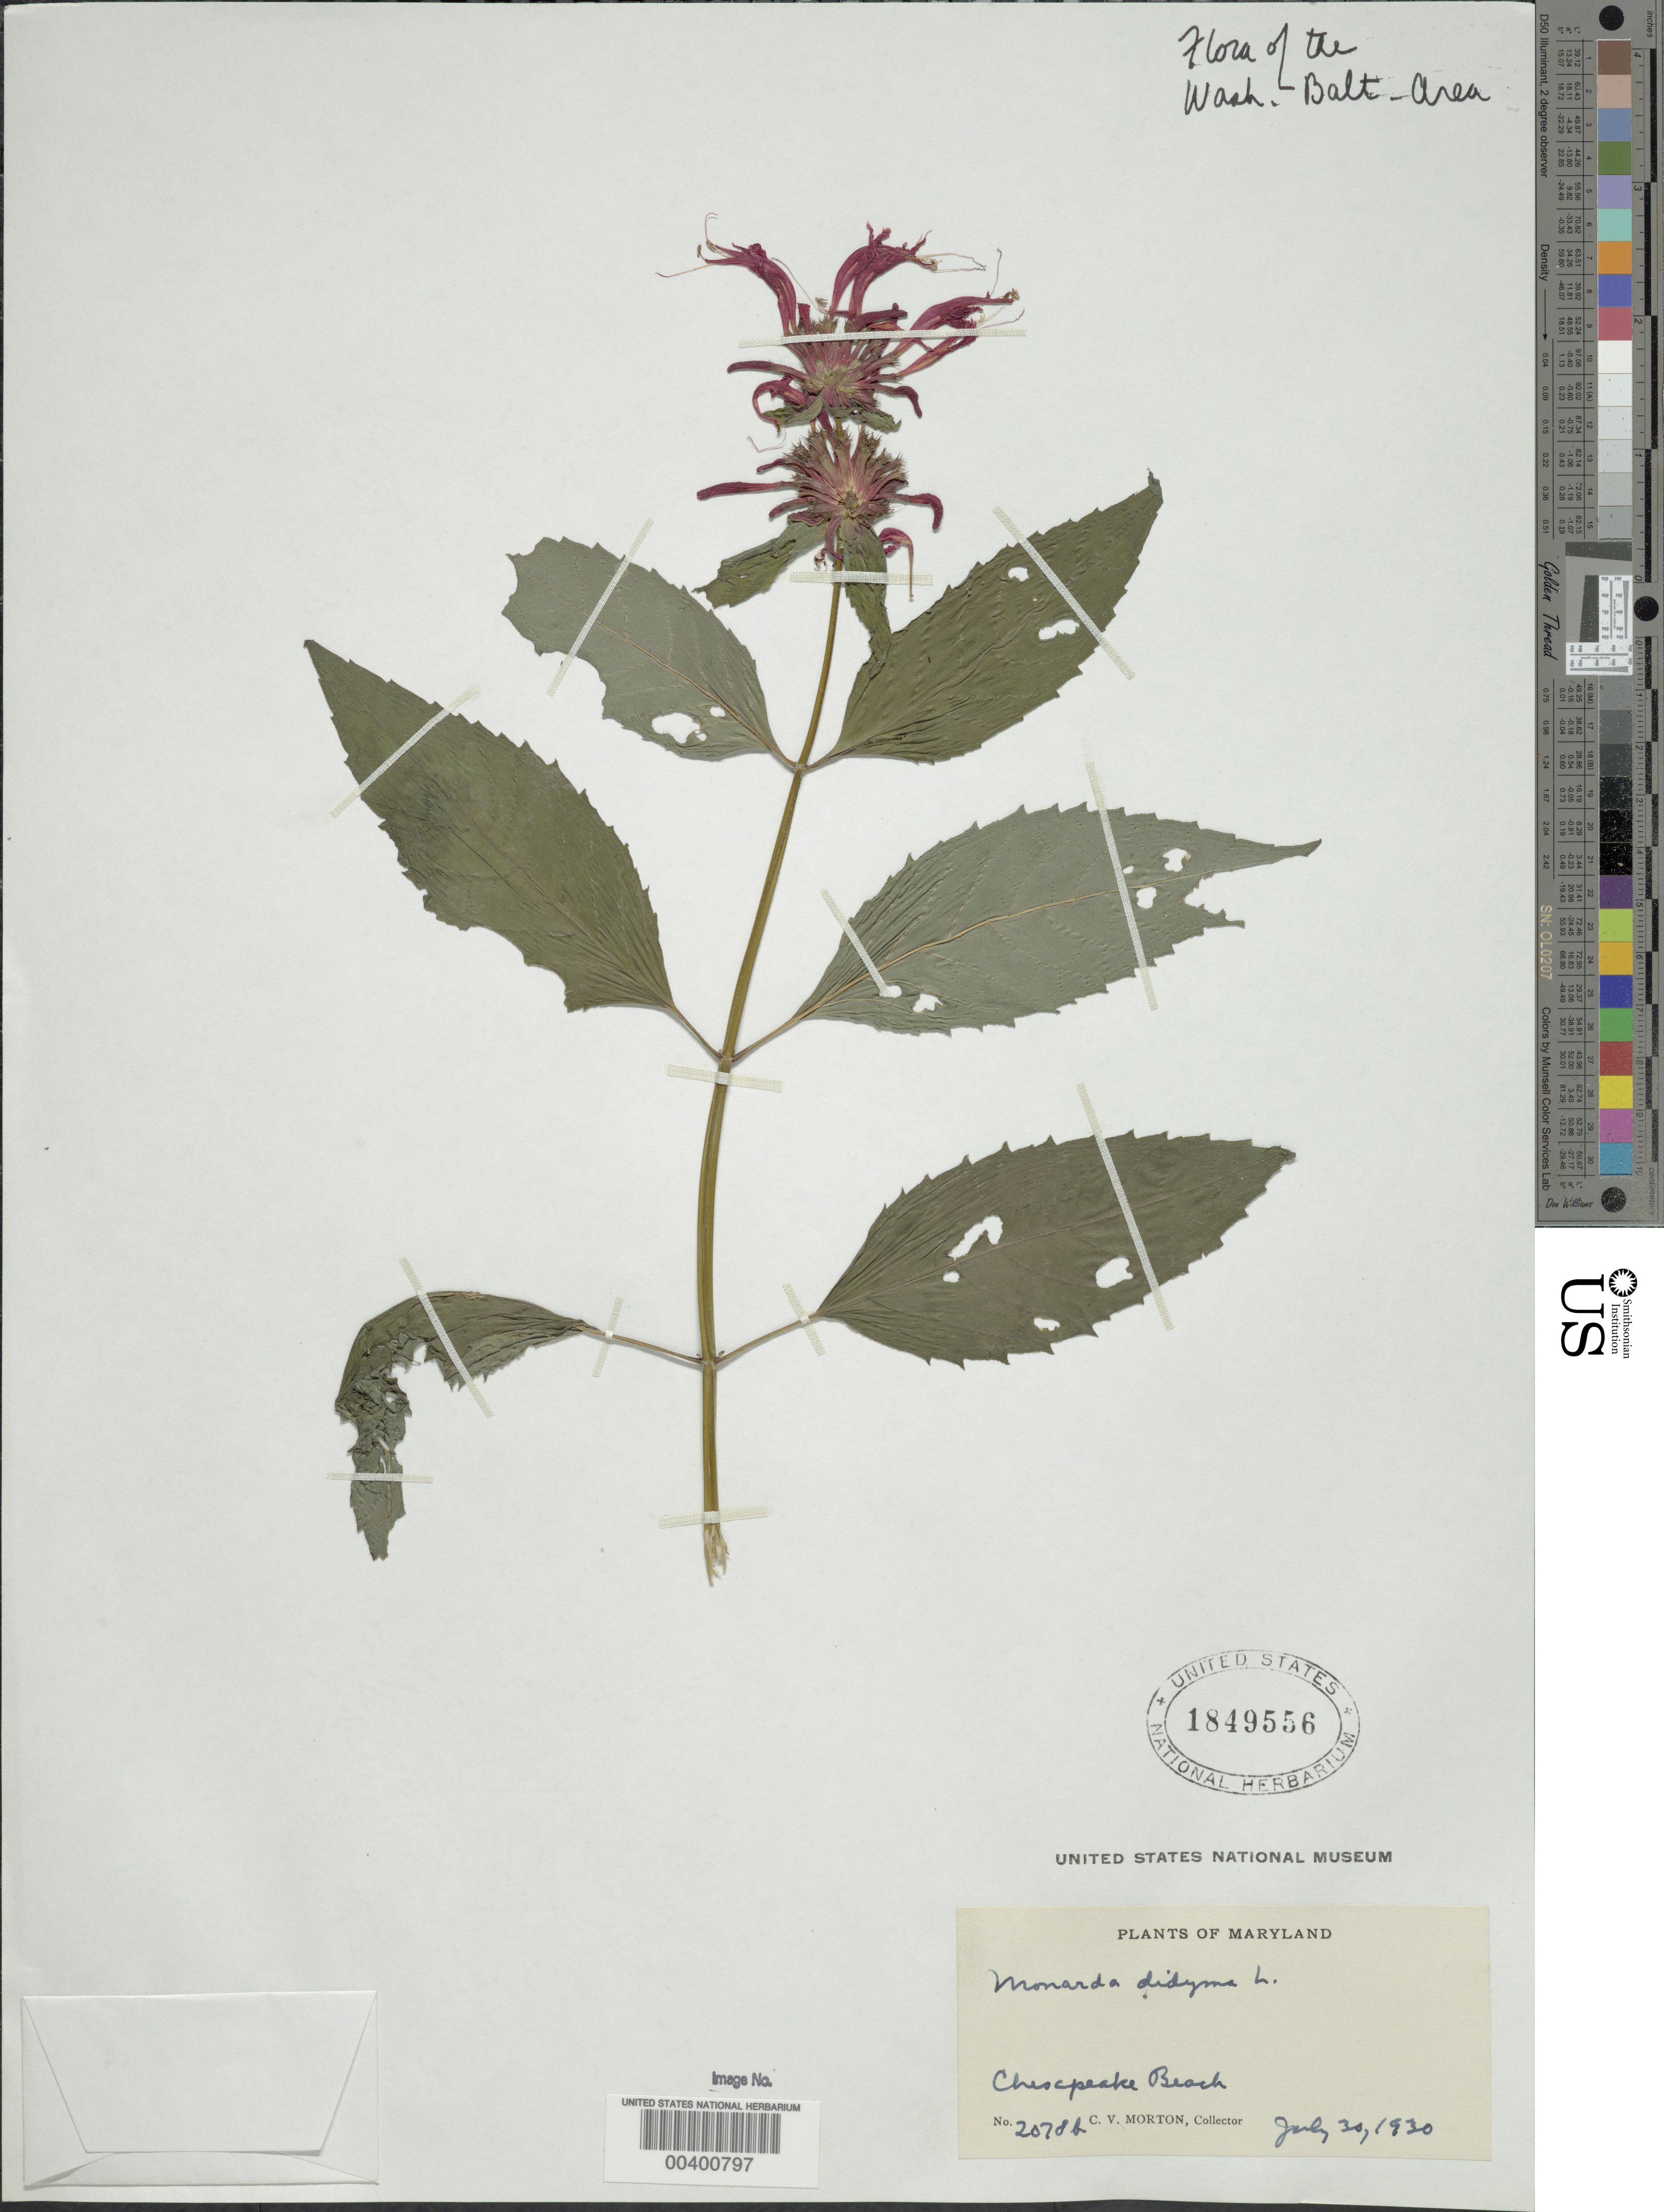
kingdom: Plantae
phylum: Tracheophyta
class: Magnoliopsida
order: Lamiales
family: Lamiaceae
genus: Monarda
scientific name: Monarda didyma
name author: L.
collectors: C. V. Morton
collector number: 2078B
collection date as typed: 30 Jul 1930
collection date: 1930-07-30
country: United States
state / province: Maryland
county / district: Calvert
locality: Chesapeake Beach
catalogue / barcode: US 1849556